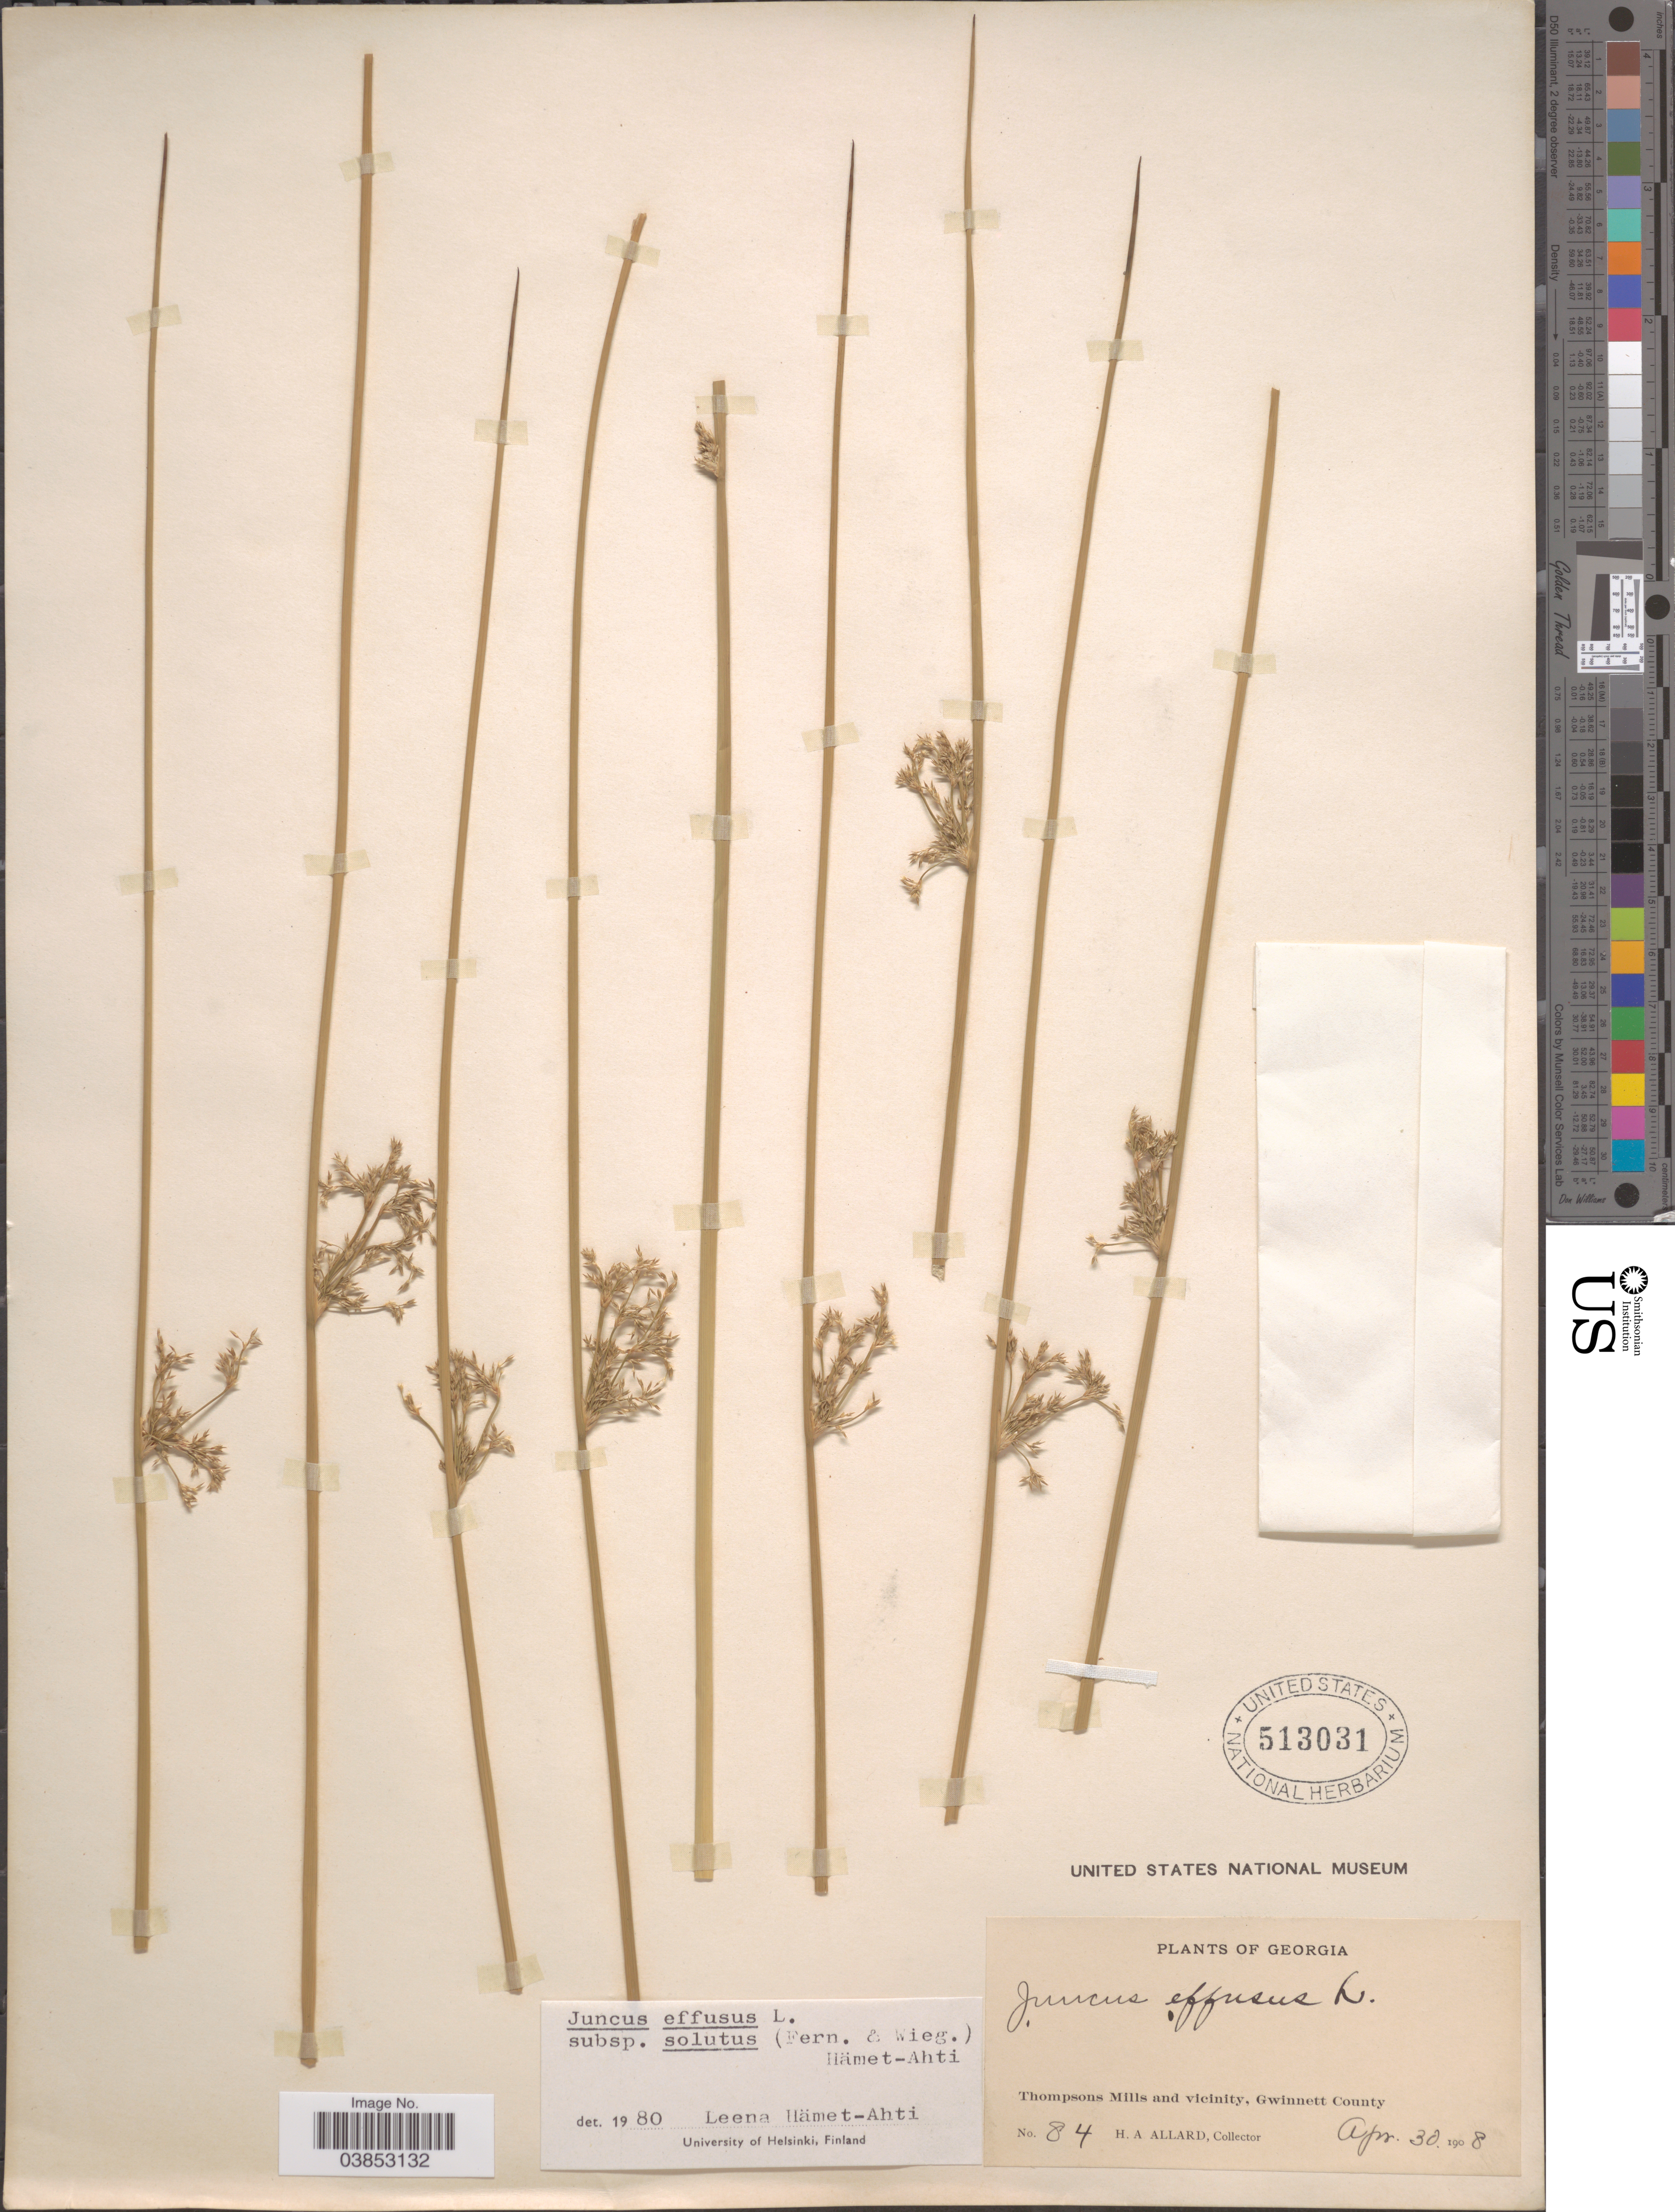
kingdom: Plantae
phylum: Tracheophyta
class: Liliopsida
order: Poales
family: Juncaceae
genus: Juncus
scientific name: Juncus effusus var. solutus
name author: Fernald & Wiegand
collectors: H. A. Allard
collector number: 84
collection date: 1908-04-30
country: United States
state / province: Georgia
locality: Thompsons Mills and vicinity, Gwinnett County.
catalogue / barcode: US 513031